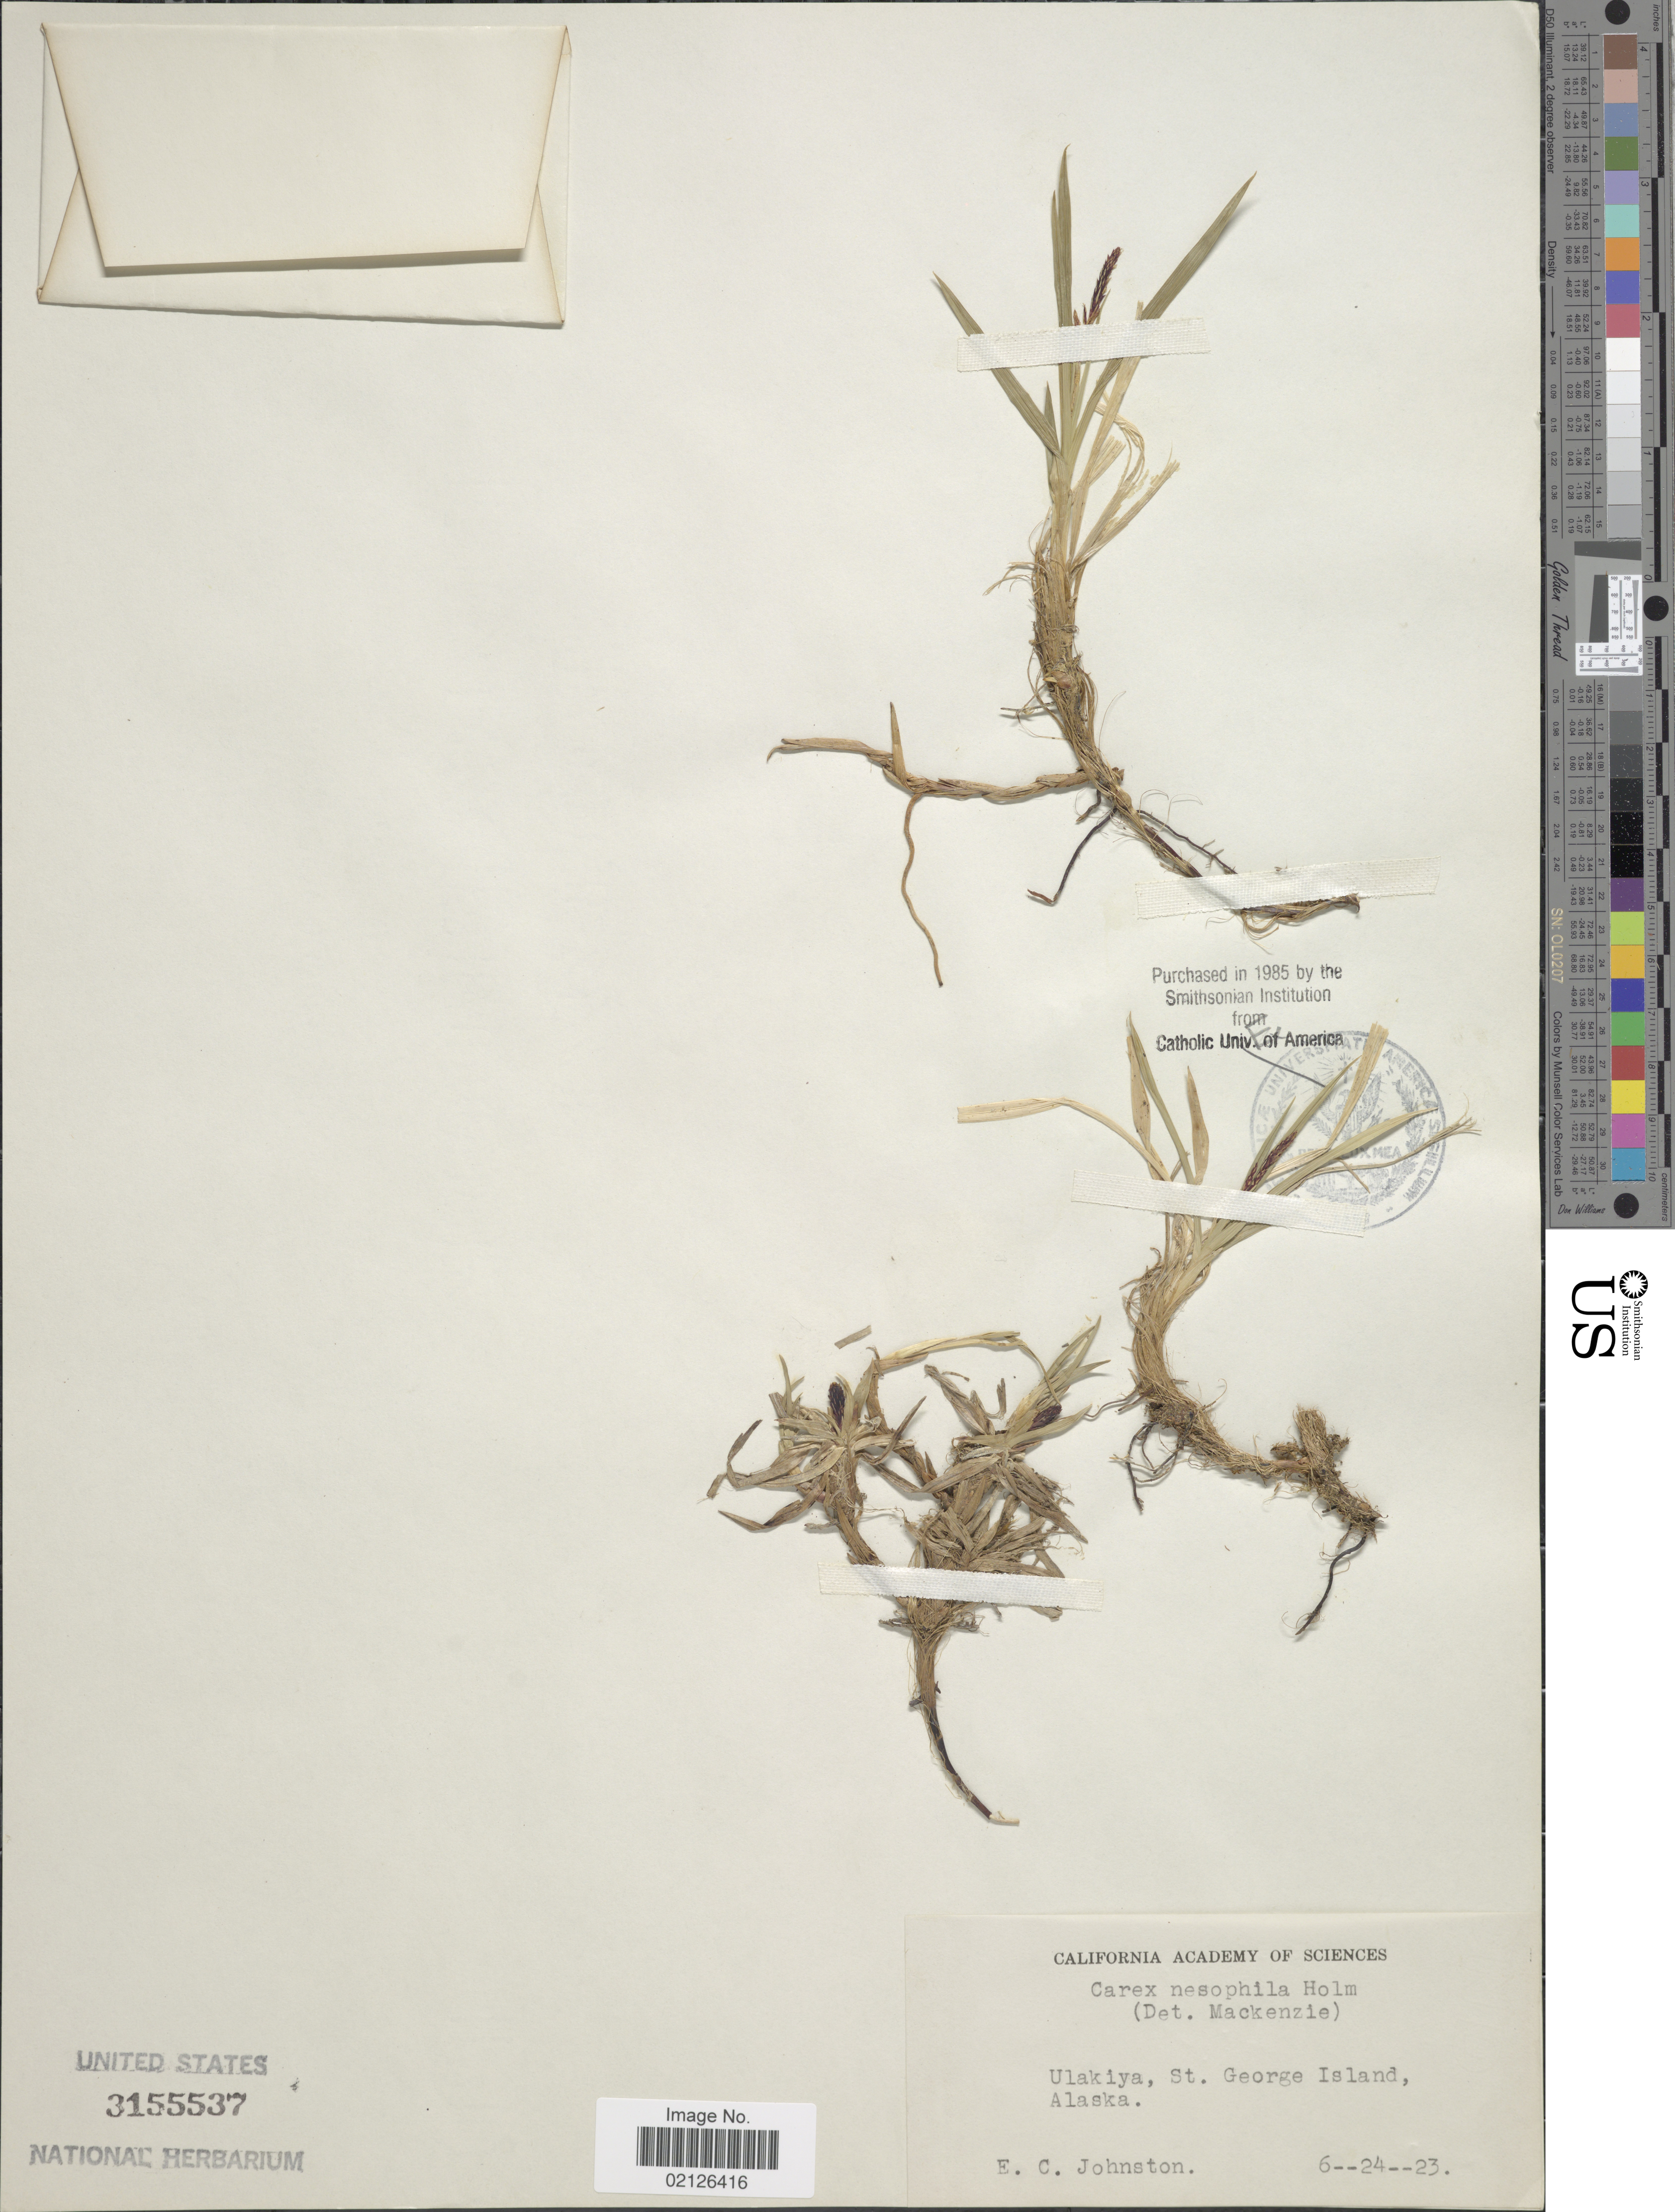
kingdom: Plantae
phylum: Tracheophyta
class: Liliopsida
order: Poales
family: Cyperaceae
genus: Carex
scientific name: Carex microchaeta subsp. nesophila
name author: (Holm) D.F. Murray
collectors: E. C. Johnston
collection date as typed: Transcribed d/m/y: 24/6/23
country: United States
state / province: Alaska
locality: Ulakiya, St George Island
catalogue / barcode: US 3155537